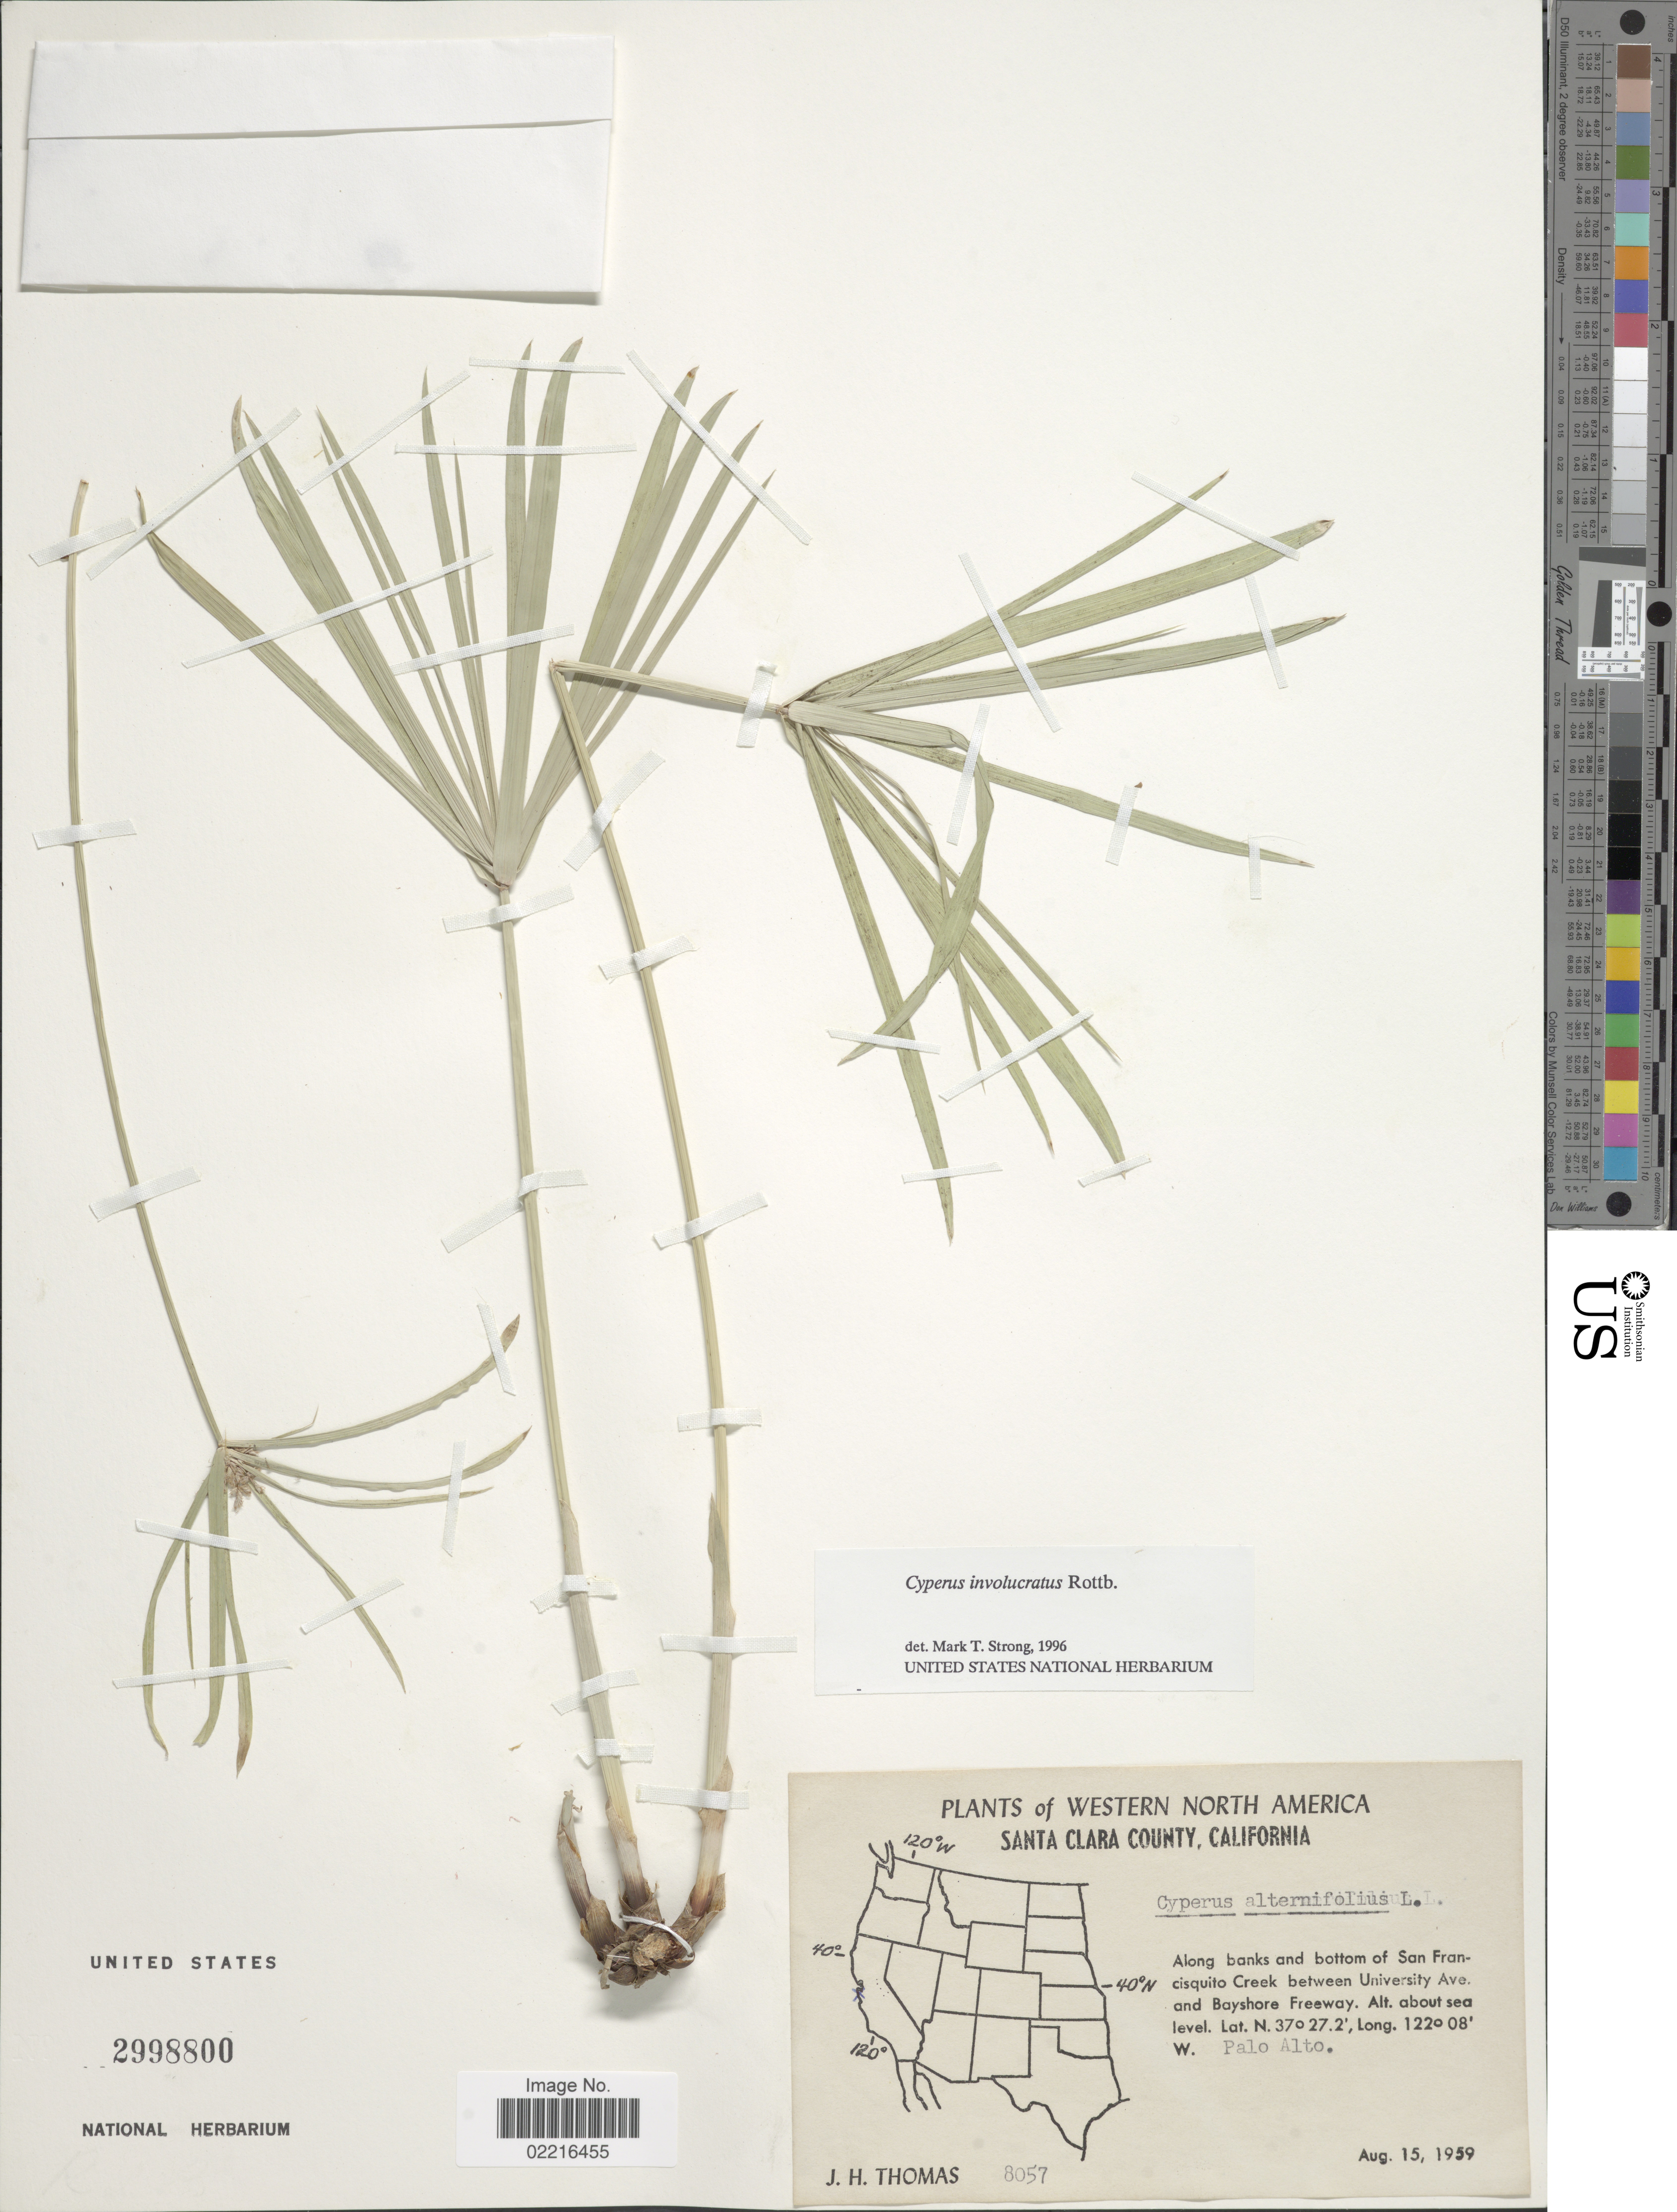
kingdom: Plantae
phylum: Tracheophyta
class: Liliopsida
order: Poales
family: Cyperaceae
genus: Cyperus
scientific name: Cyperus involucratus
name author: Rottb.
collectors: J. H. Thomas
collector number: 8057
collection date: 1959-08-15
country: United States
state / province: California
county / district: Santa Clara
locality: Western North America, Santa Clara County, along banks and bottom of San Francisquito Creek between University Ave and Bayshore Freeway, Palo Alto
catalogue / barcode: US 2998800